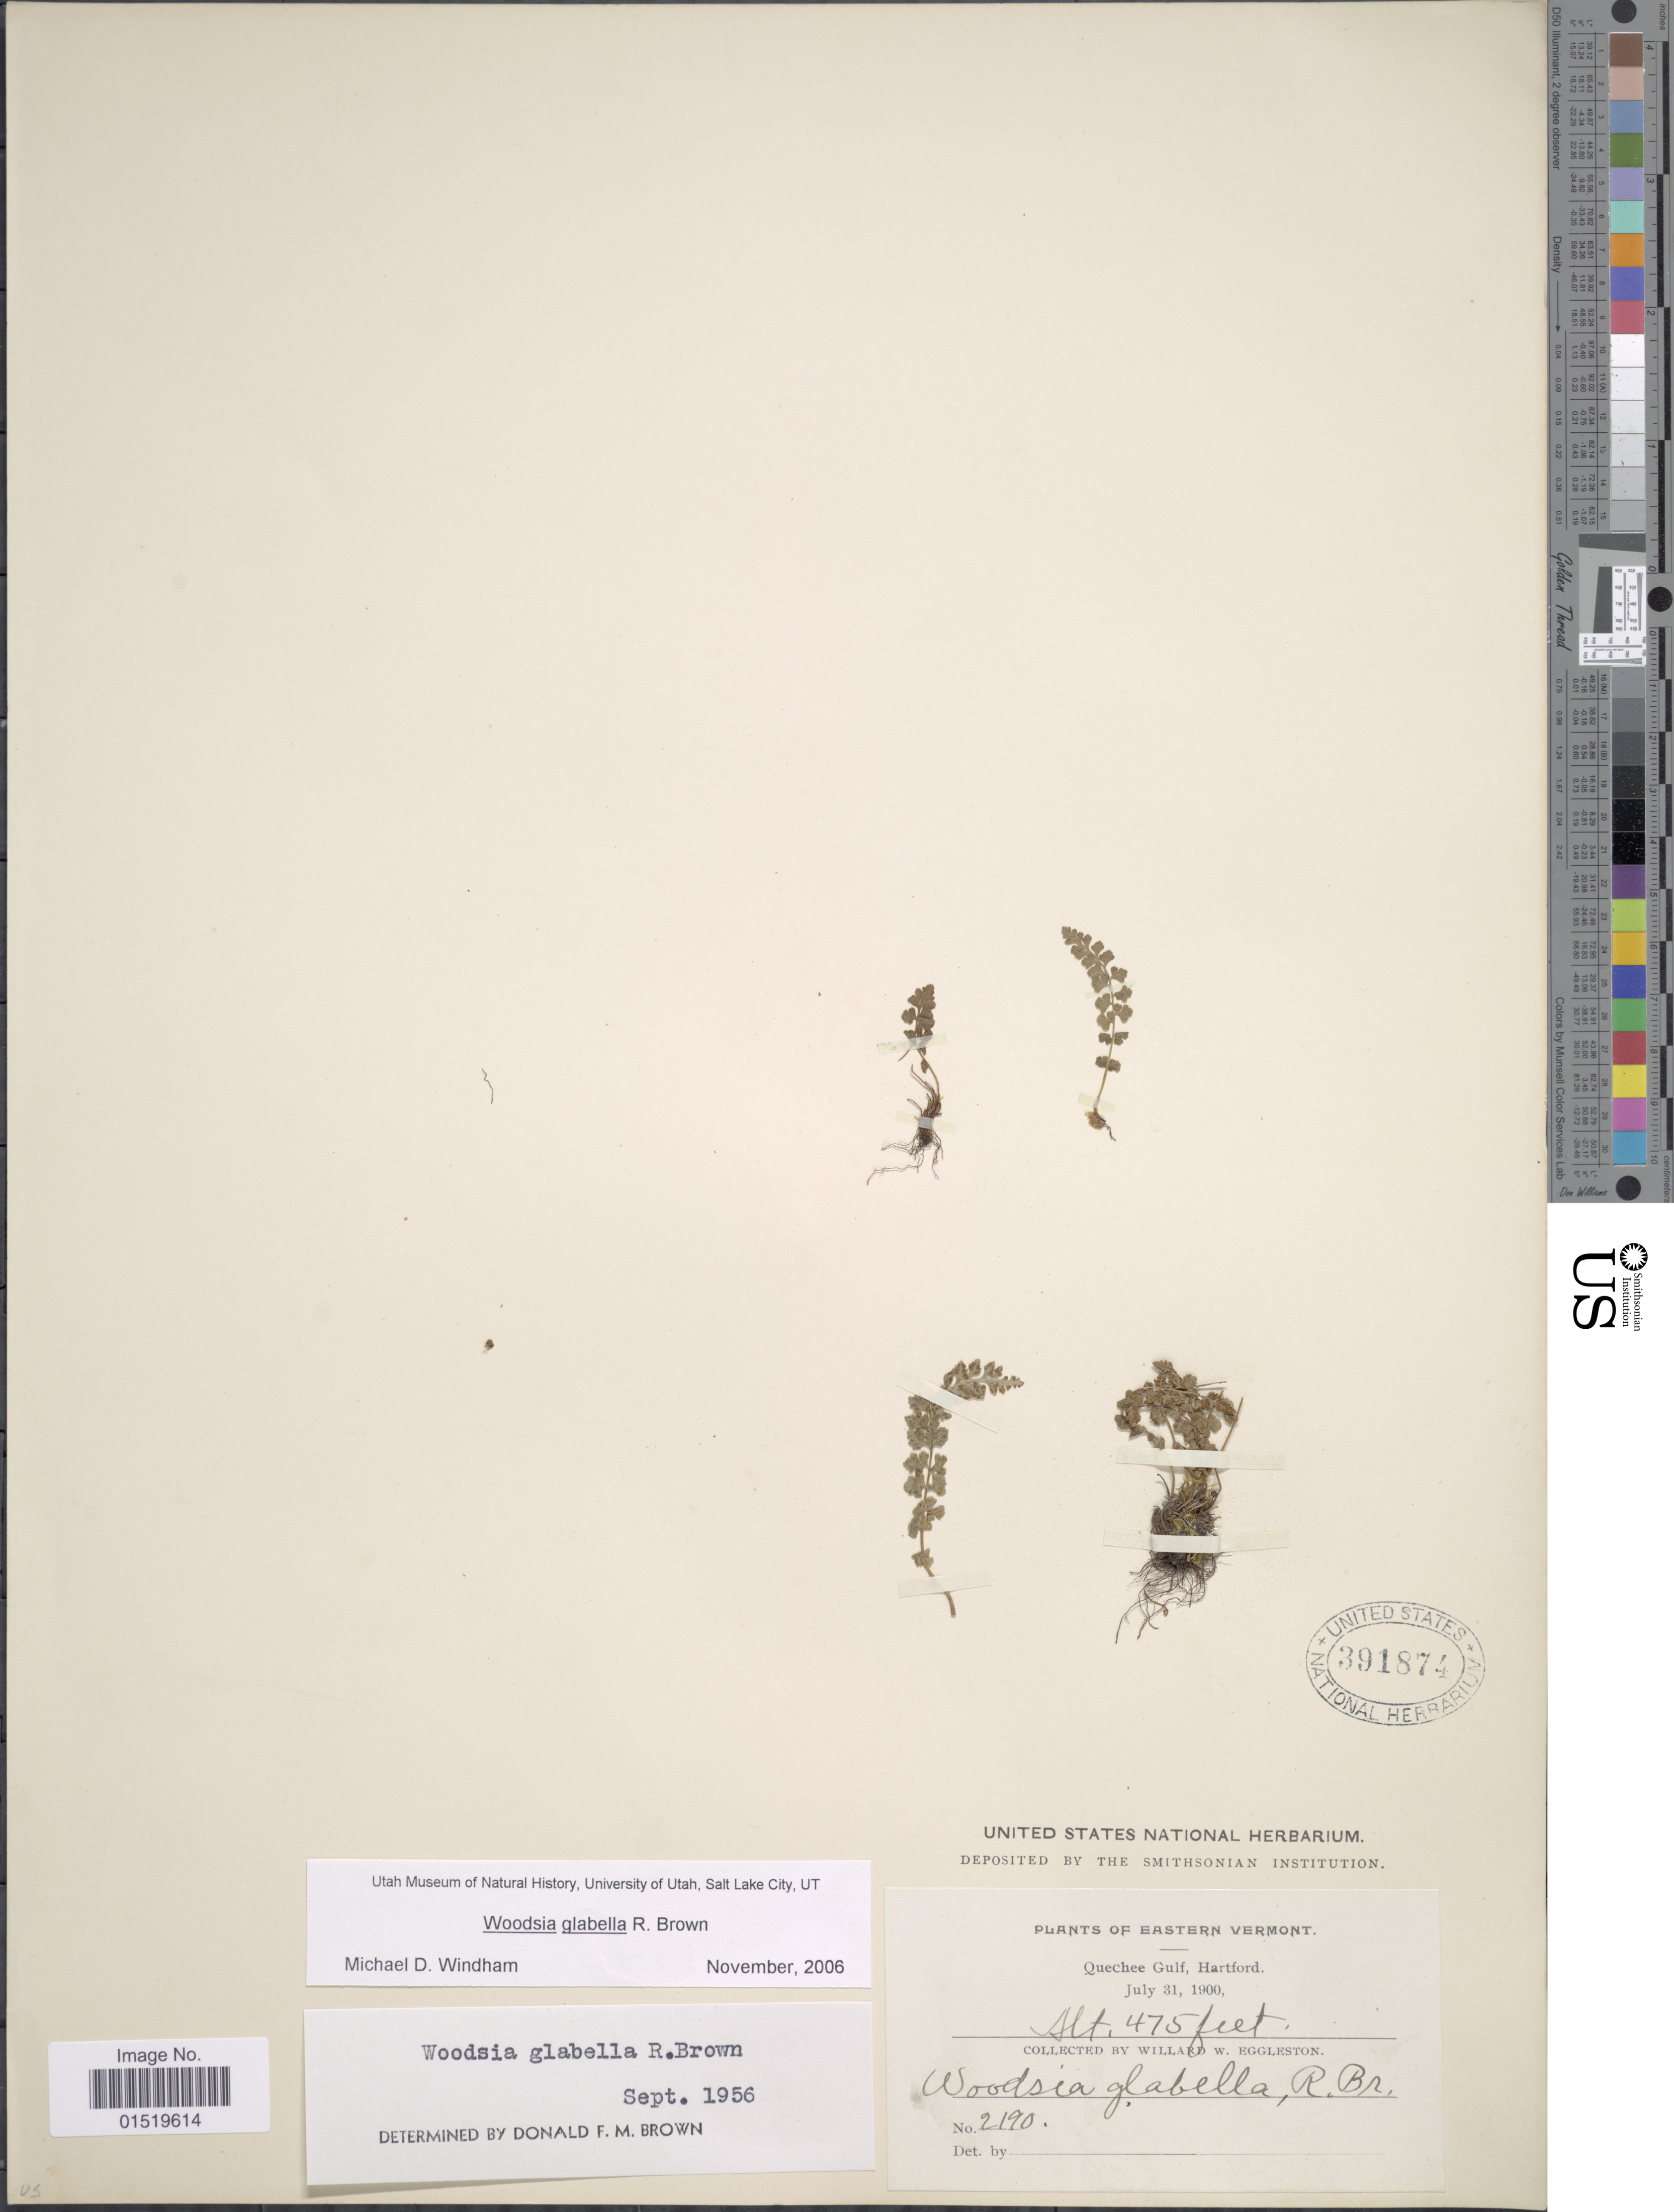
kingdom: Plantae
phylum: Tracheophyta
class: Polypodiopsida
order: Polypodiales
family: Woodsiaceae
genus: Woodsia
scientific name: Woodsia glabella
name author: R. Br.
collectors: W. W. Eggleston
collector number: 2190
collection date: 1900-07-31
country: United States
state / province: Vermont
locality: Eastern Vermont, Quechee Gulf, Hartford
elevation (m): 145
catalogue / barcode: US 391874